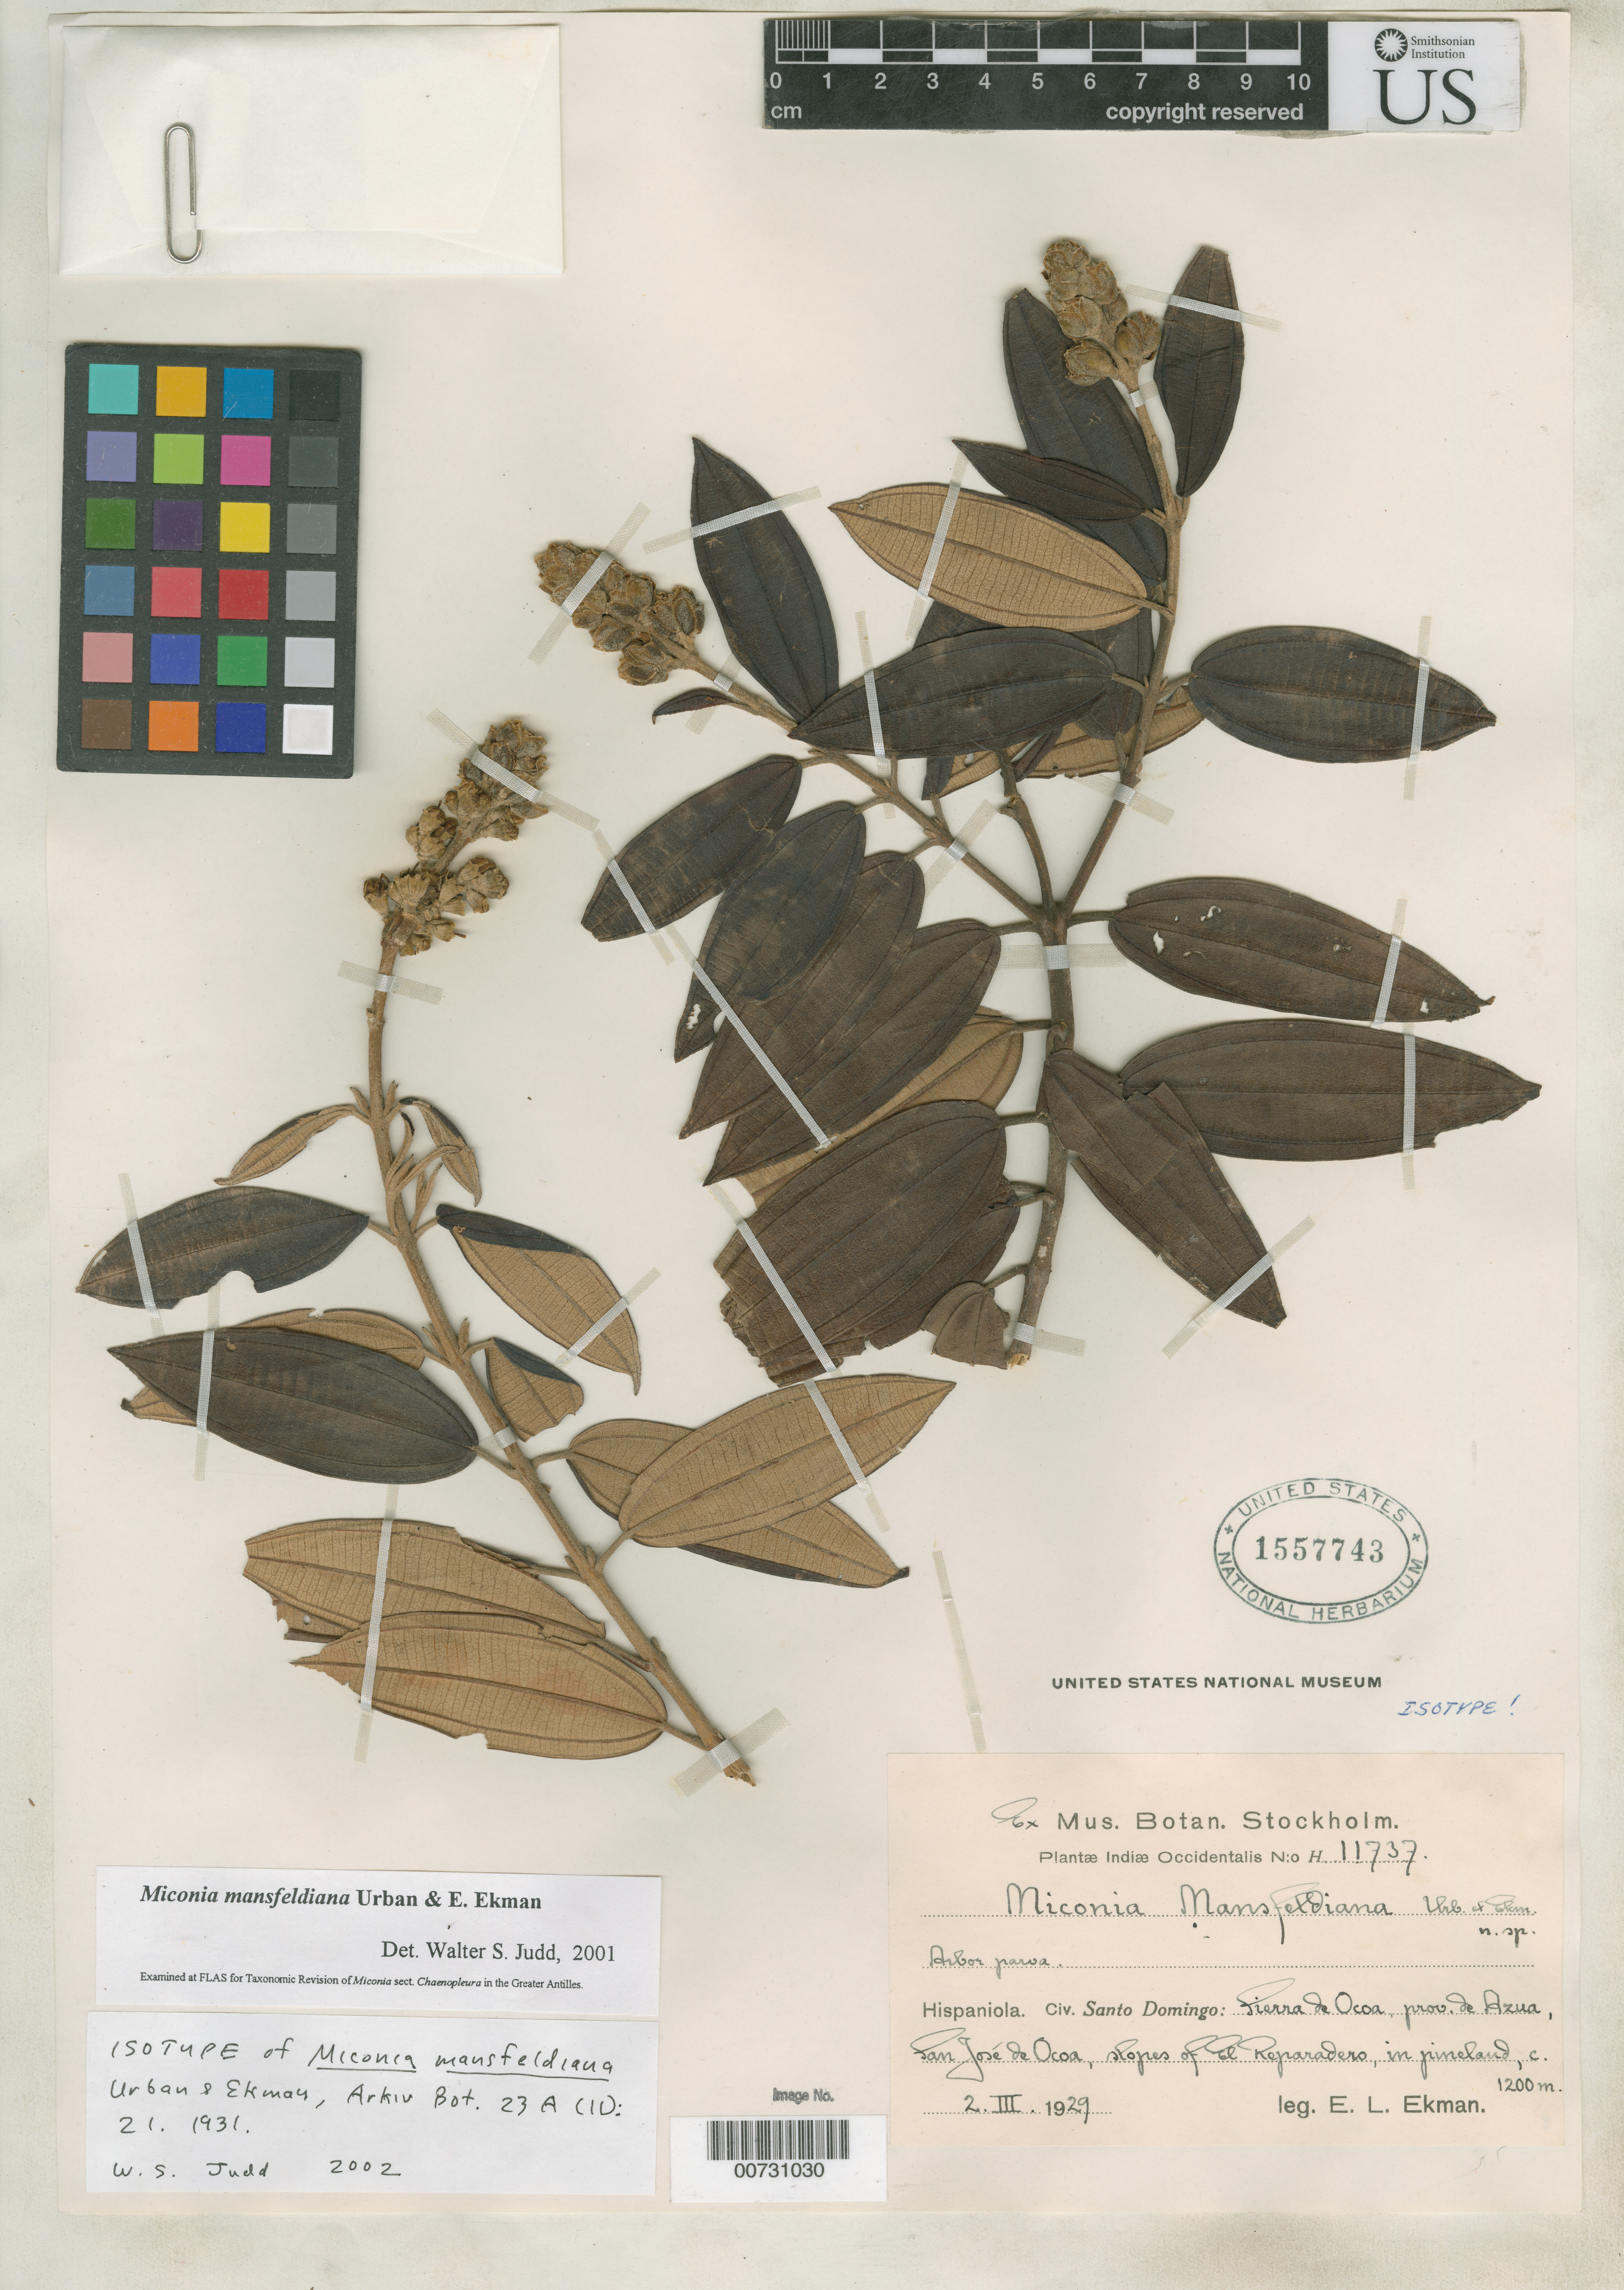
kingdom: Plantae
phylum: Tracheophyta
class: Magnoliopsida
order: Myrtales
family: Melastomataceae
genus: Miconia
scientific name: Miconia mansfeldiana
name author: Urb. & Ekman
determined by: Judd, Walter S.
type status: Isotype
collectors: E. L. Ekman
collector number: Pl. Ind. Occ. H 11737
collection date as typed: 02 Mar 1929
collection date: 1929-03-02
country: Dominican Republic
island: Hispaniola Island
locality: Civ. Santo Domingo: Sierra de Ocoa, prov. de Azua, San José de Ocoa, slopes of El Reparadero.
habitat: In pineland.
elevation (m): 1200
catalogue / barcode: US 1557743